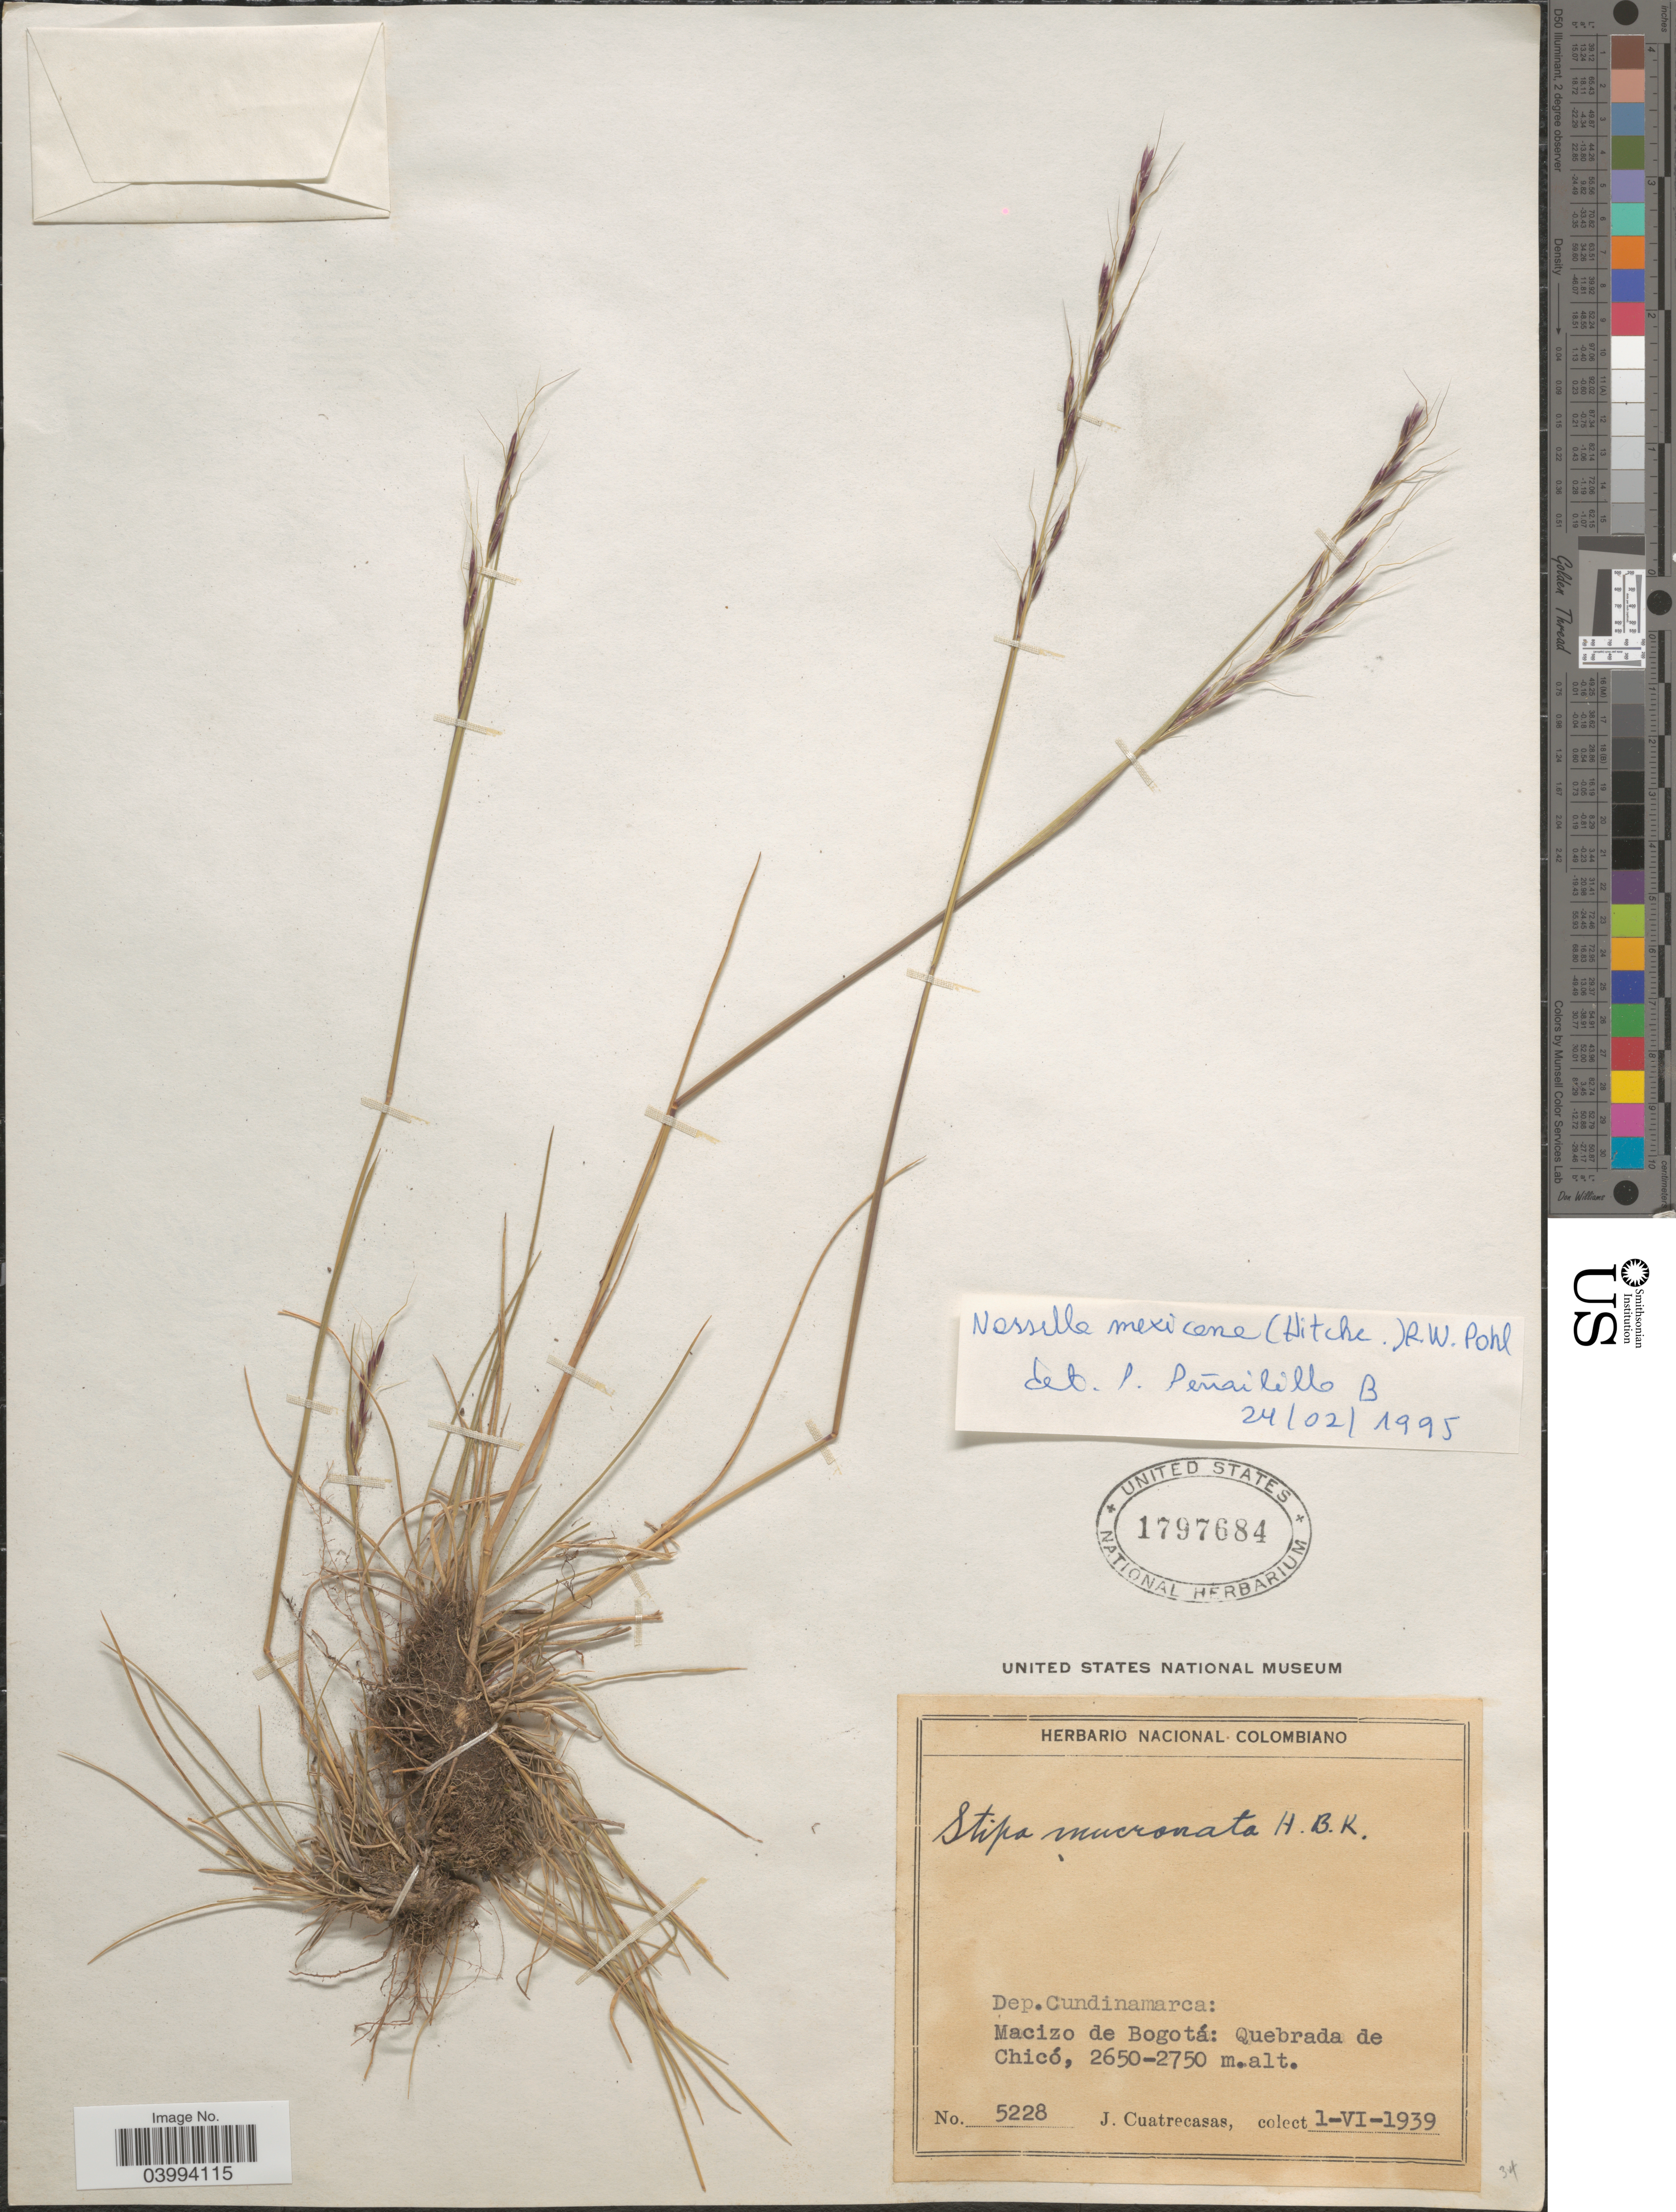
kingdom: Plantae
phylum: Tracheophyta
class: Liliopsida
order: Poales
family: Poaceae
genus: Nassella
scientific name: Nassella mexicana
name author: (Hitchc.) R.W. Pohl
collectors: J. Cuatrecasas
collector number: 5228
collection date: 1939-06-01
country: Colombia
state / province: Cundinamarca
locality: Dep. Cundinamarca: Macizo de Bogotá: Quebrada de Chicó.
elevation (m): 2650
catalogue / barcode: US 1797684